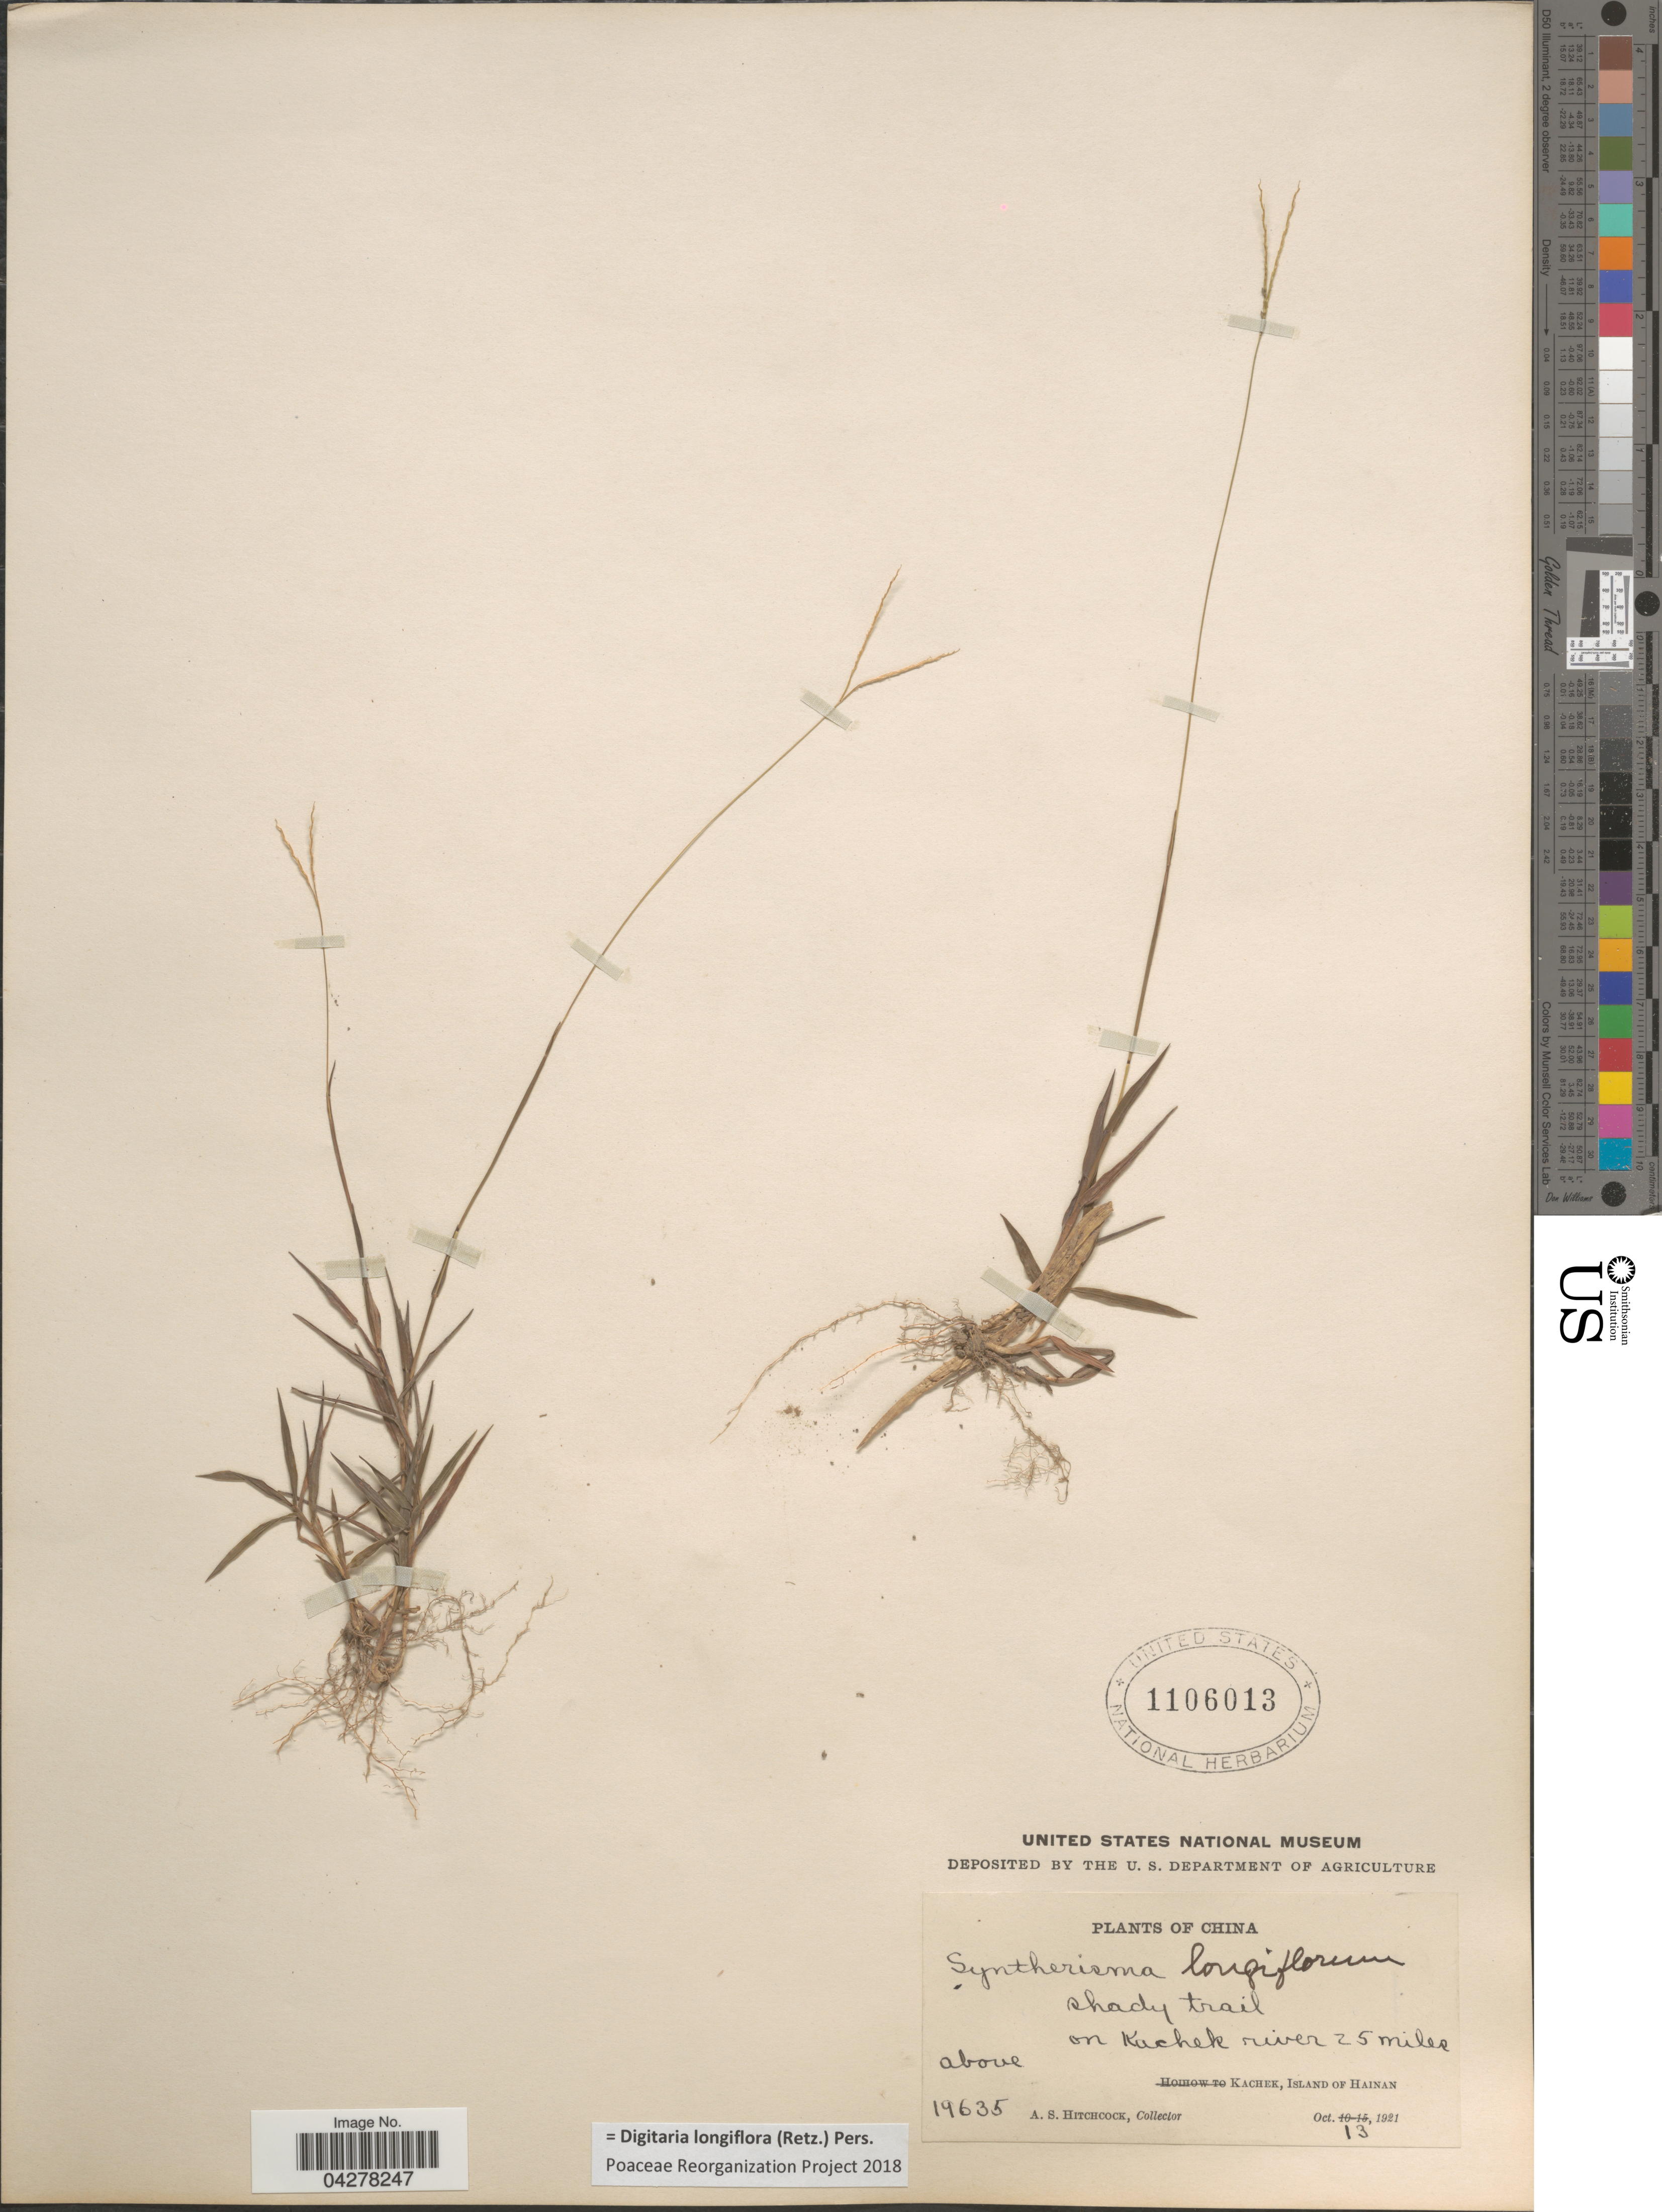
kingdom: Plantae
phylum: Tracheophyta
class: Liliopsida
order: Poales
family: Poaceae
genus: Digitaria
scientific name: Digitaria longiflora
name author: (Retz.) Pers.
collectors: A. S. Hitchcock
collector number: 19635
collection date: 1921-10-13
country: China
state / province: Hainan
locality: Shady trail on Kachek river 25 miles above Kachek. Island of Hainan.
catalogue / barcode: US 1106013